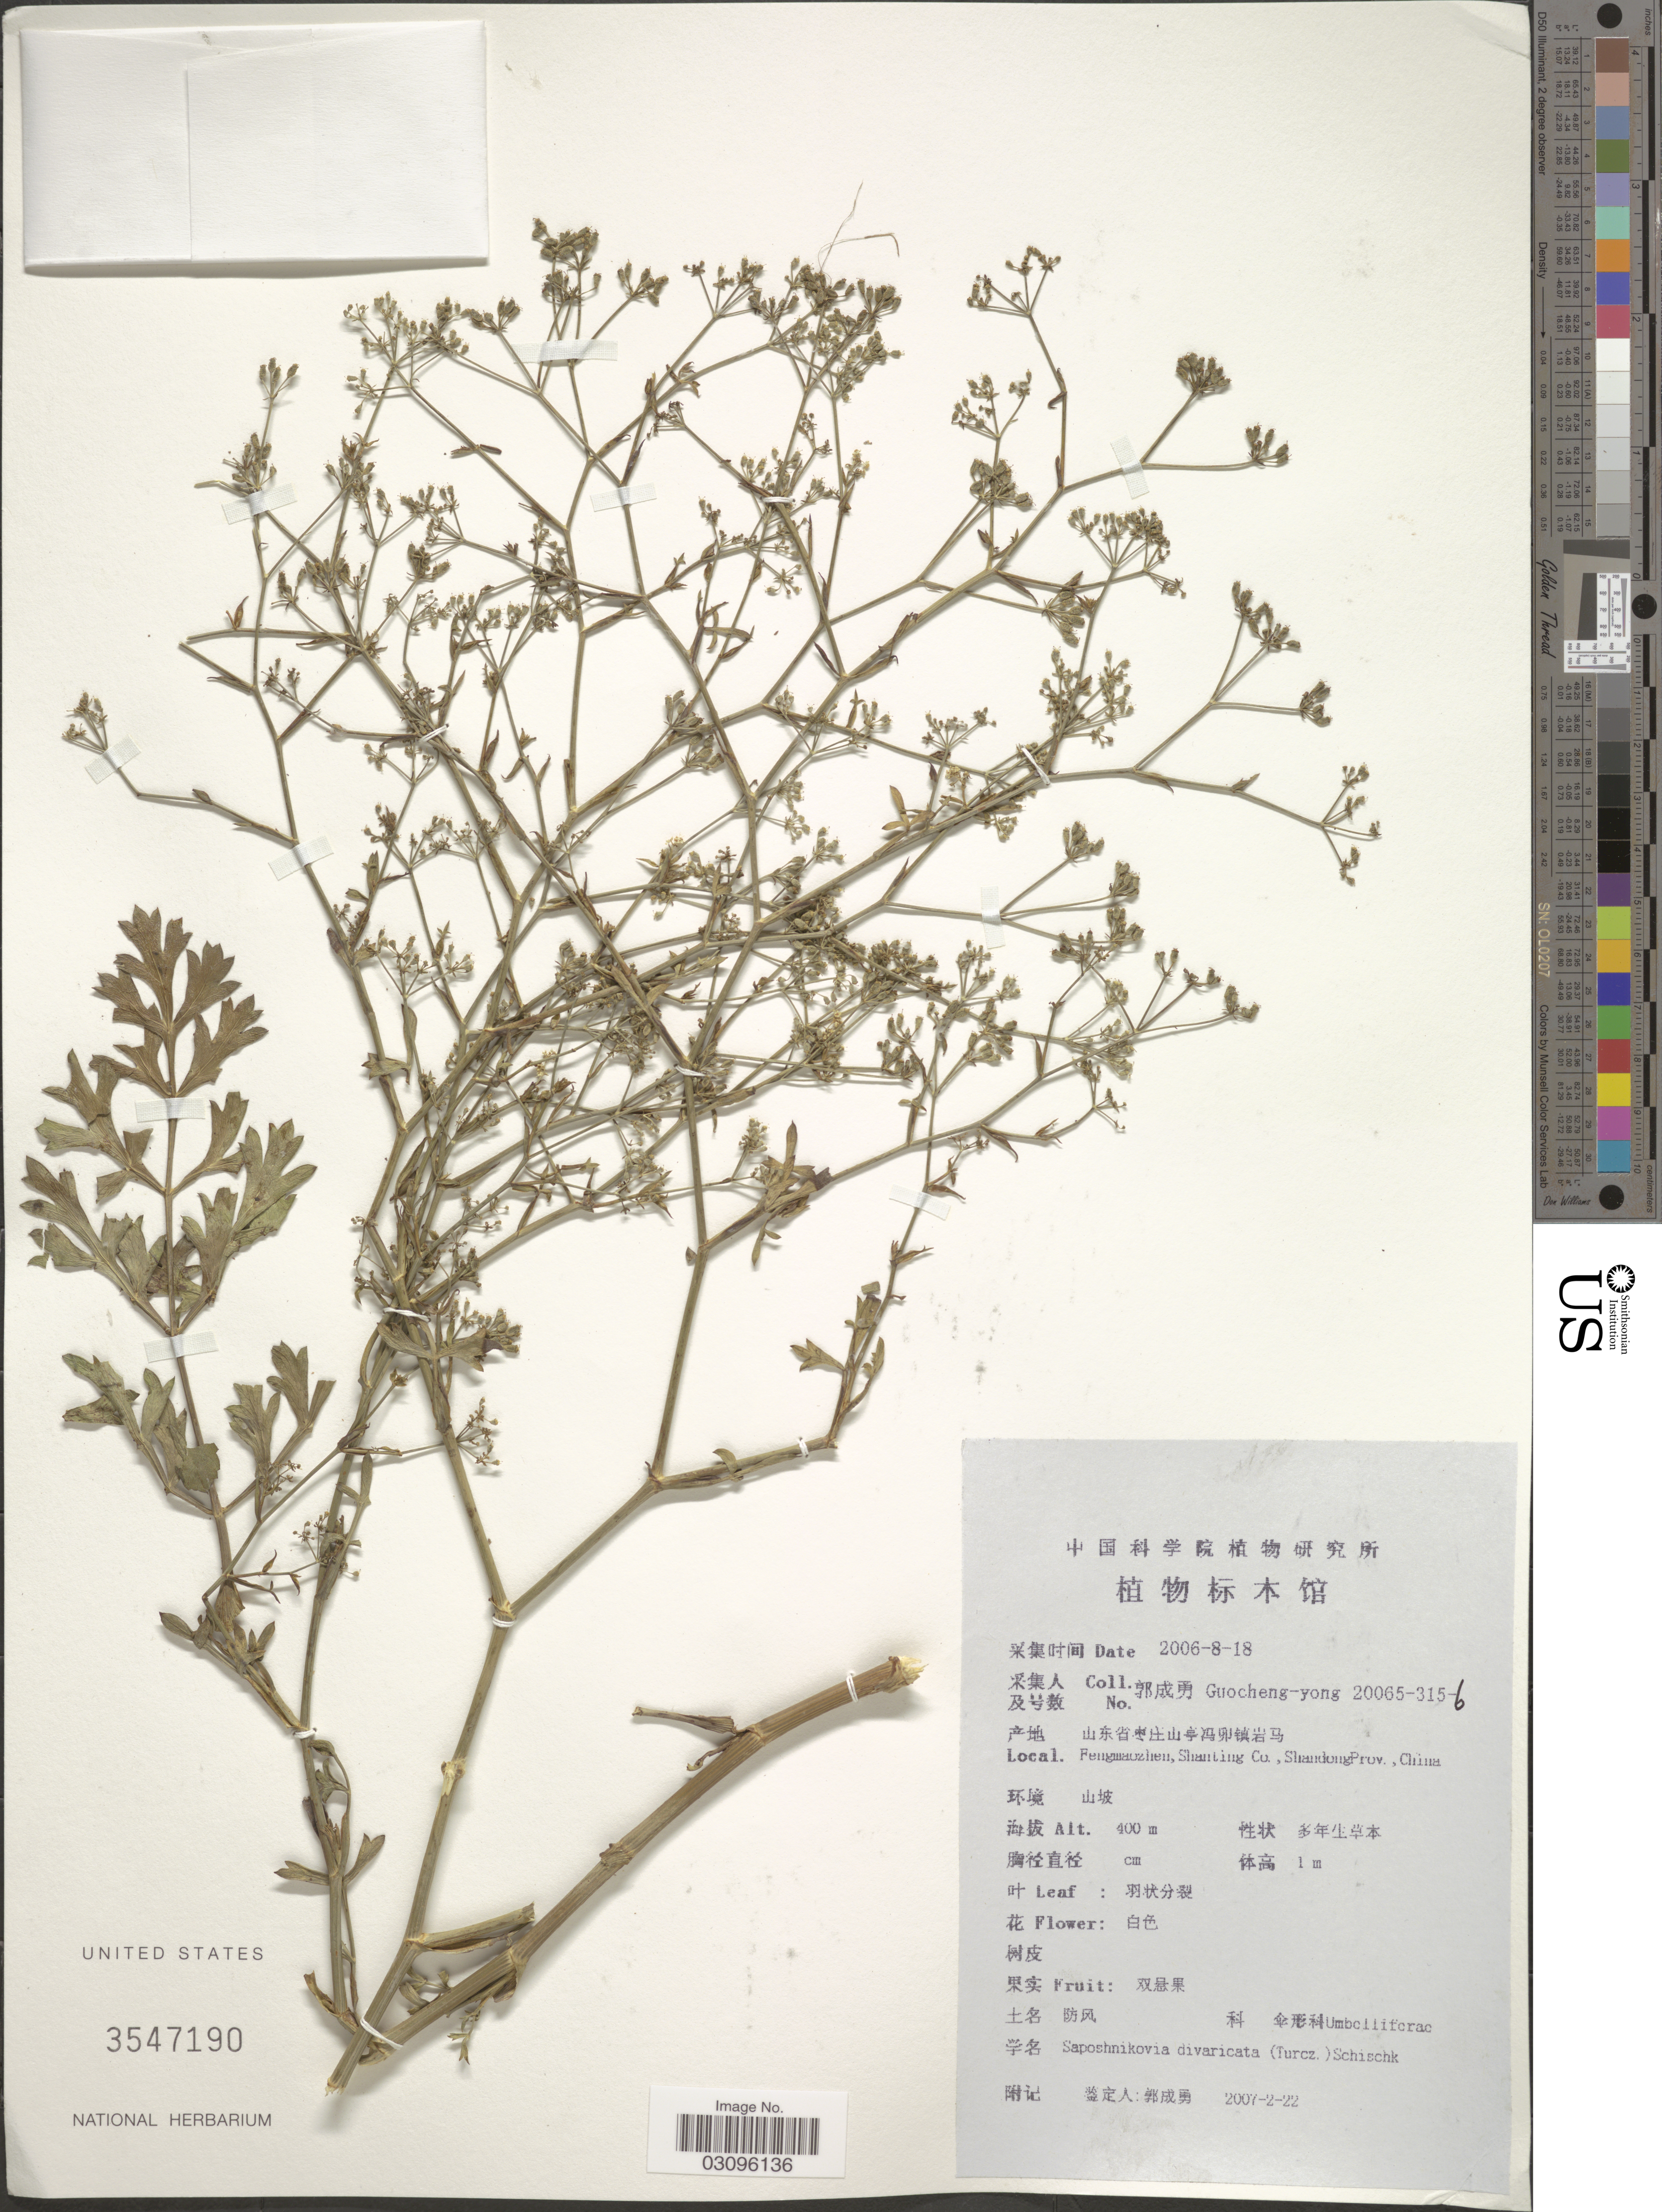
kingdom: Plantae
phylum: Tracheophyta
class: Magnoliopsida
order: Apiales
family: Apiaceae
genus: Saposhnikovia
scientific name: Saposhnikovia divaricata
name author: (Turcz.) Schischk.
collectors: Goucheng-yong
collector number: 20065-315-6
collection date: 2006-08-18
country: China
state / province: Shandong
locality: Fengmaozhen, Shanting Co.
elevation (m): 400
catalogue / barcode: US 3547190